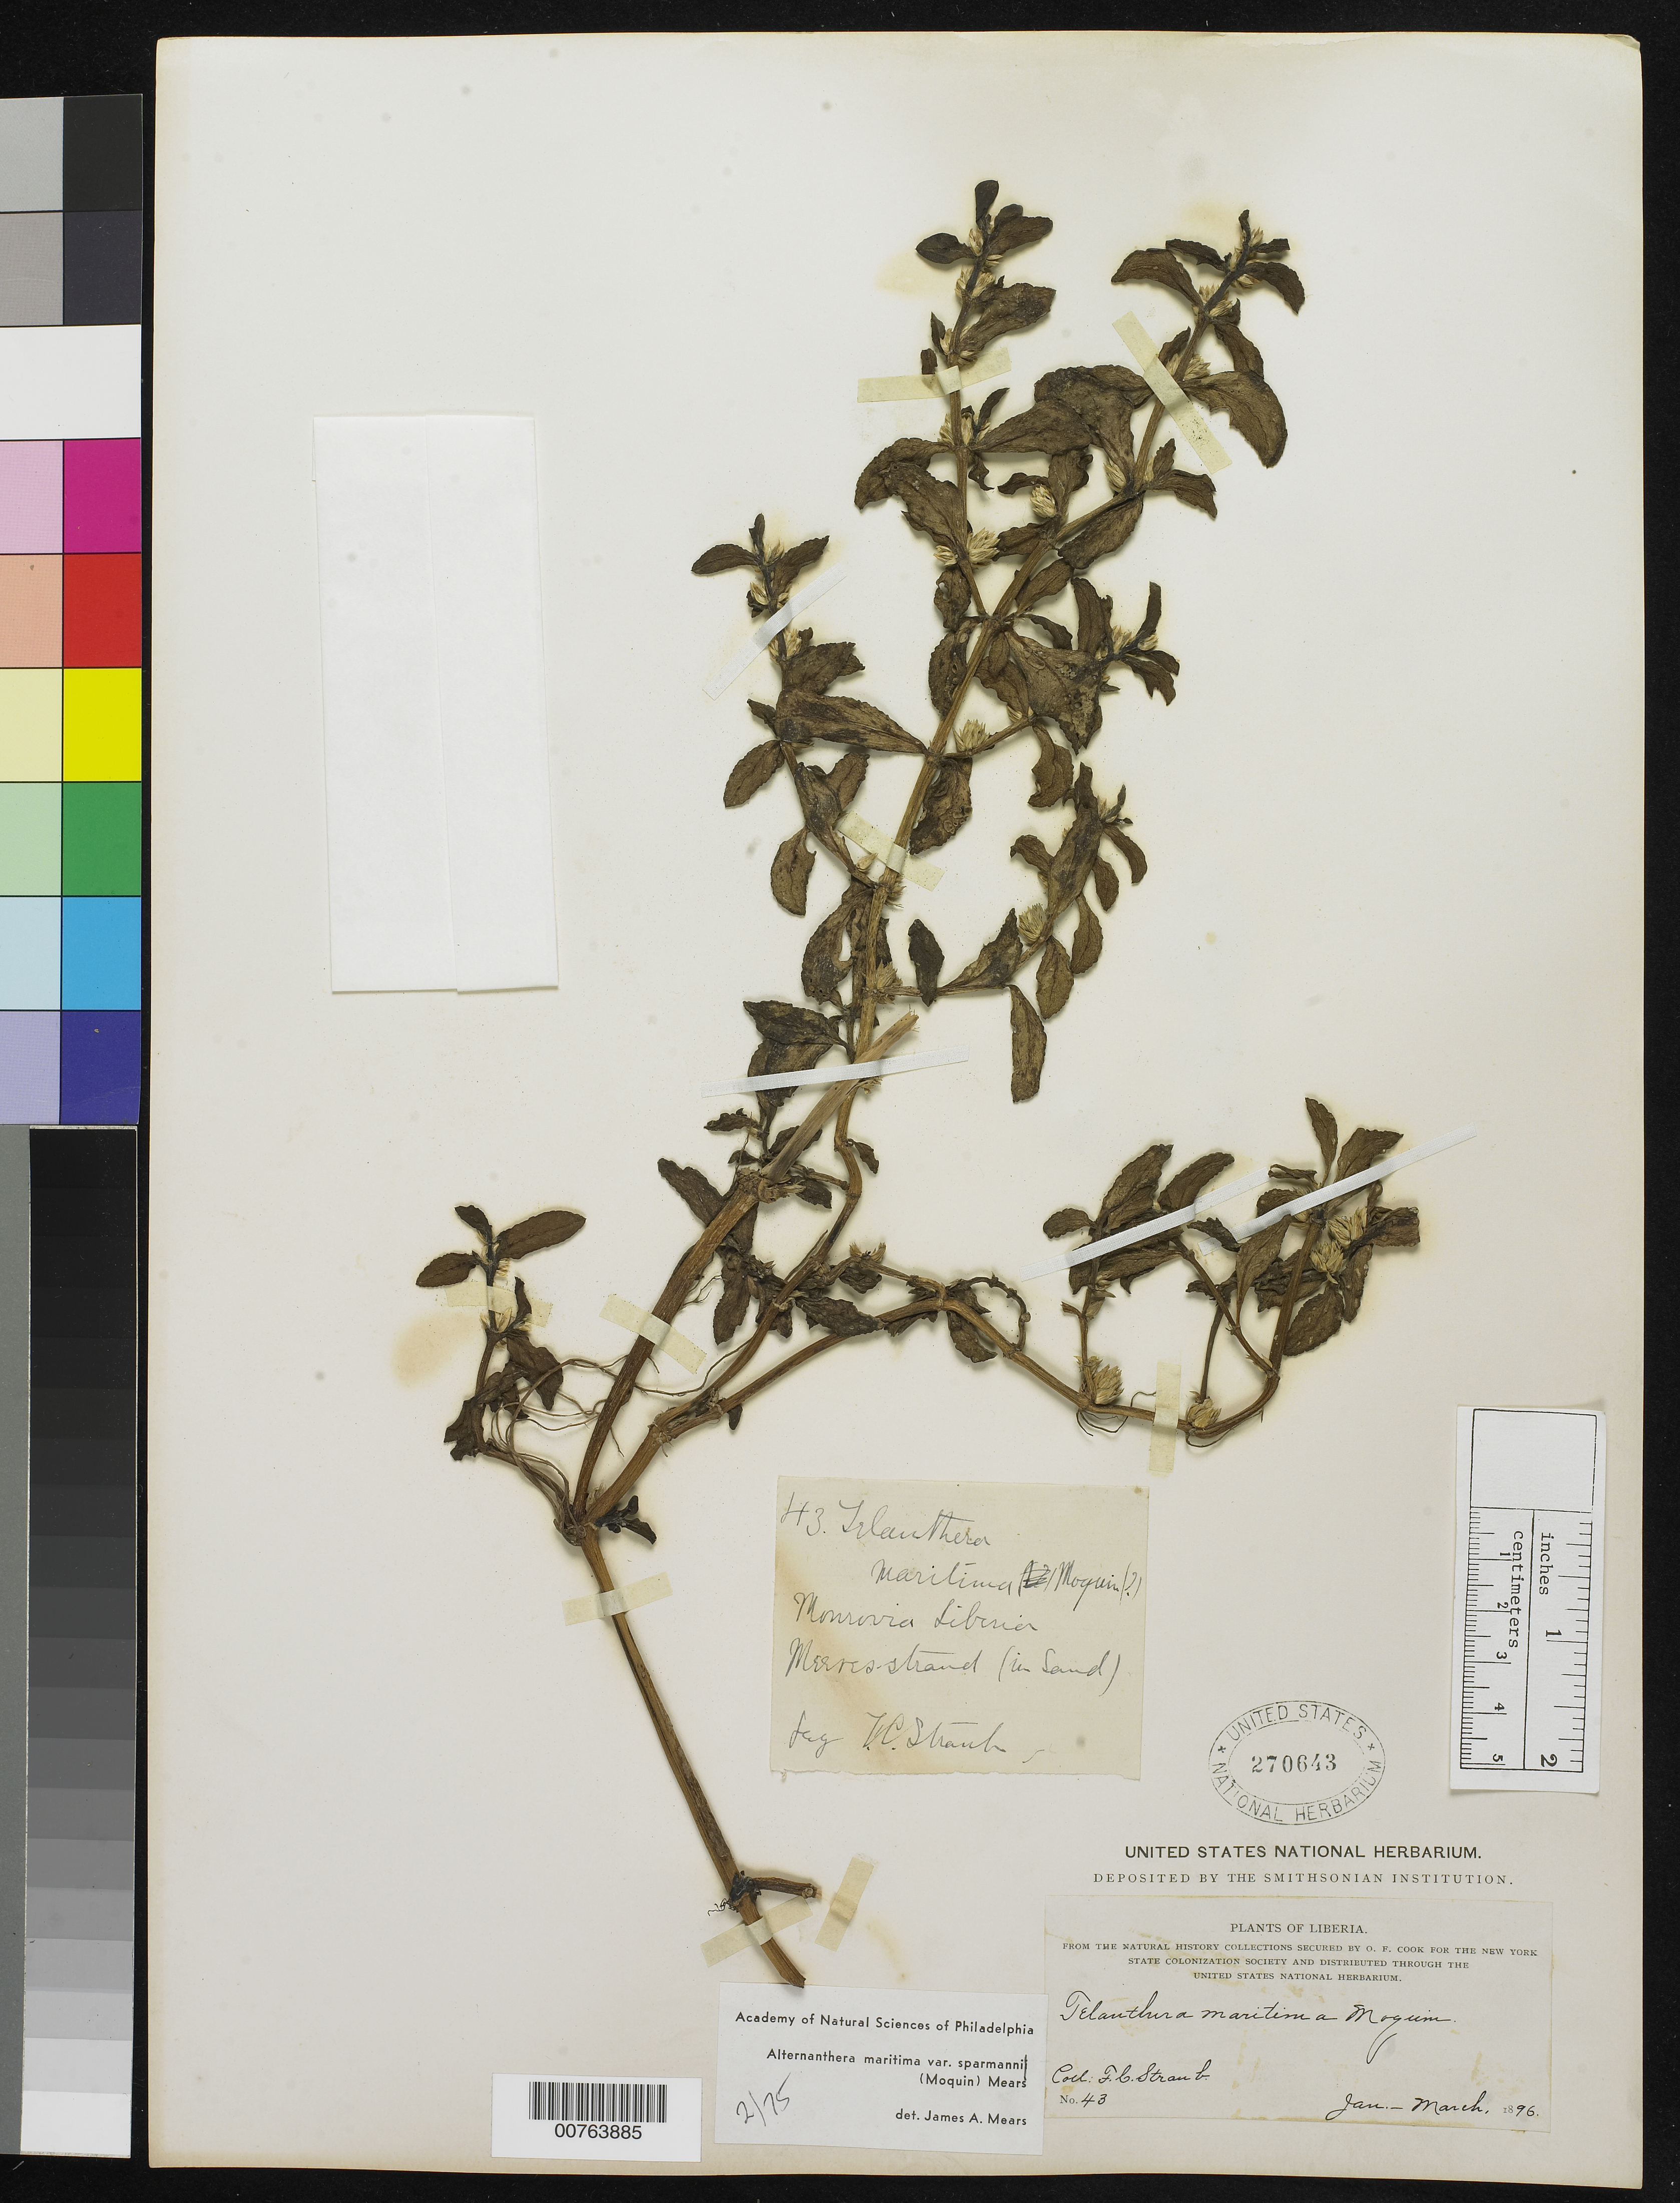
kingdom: Plantae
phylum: Tracheophyta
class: Magnoliopsida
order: Caryophyllales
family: Amaranthaceae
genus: Alternanthera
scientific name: Alternanthera maritima var. sparmannii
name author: (Moq.) Mears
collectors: F. Straub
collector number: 43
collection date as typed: Jan 1896 to -- Mar 1896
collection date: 1896-01/1896-03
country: Liberia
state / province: Montserrado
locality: Monrovia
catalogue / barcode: US 270643